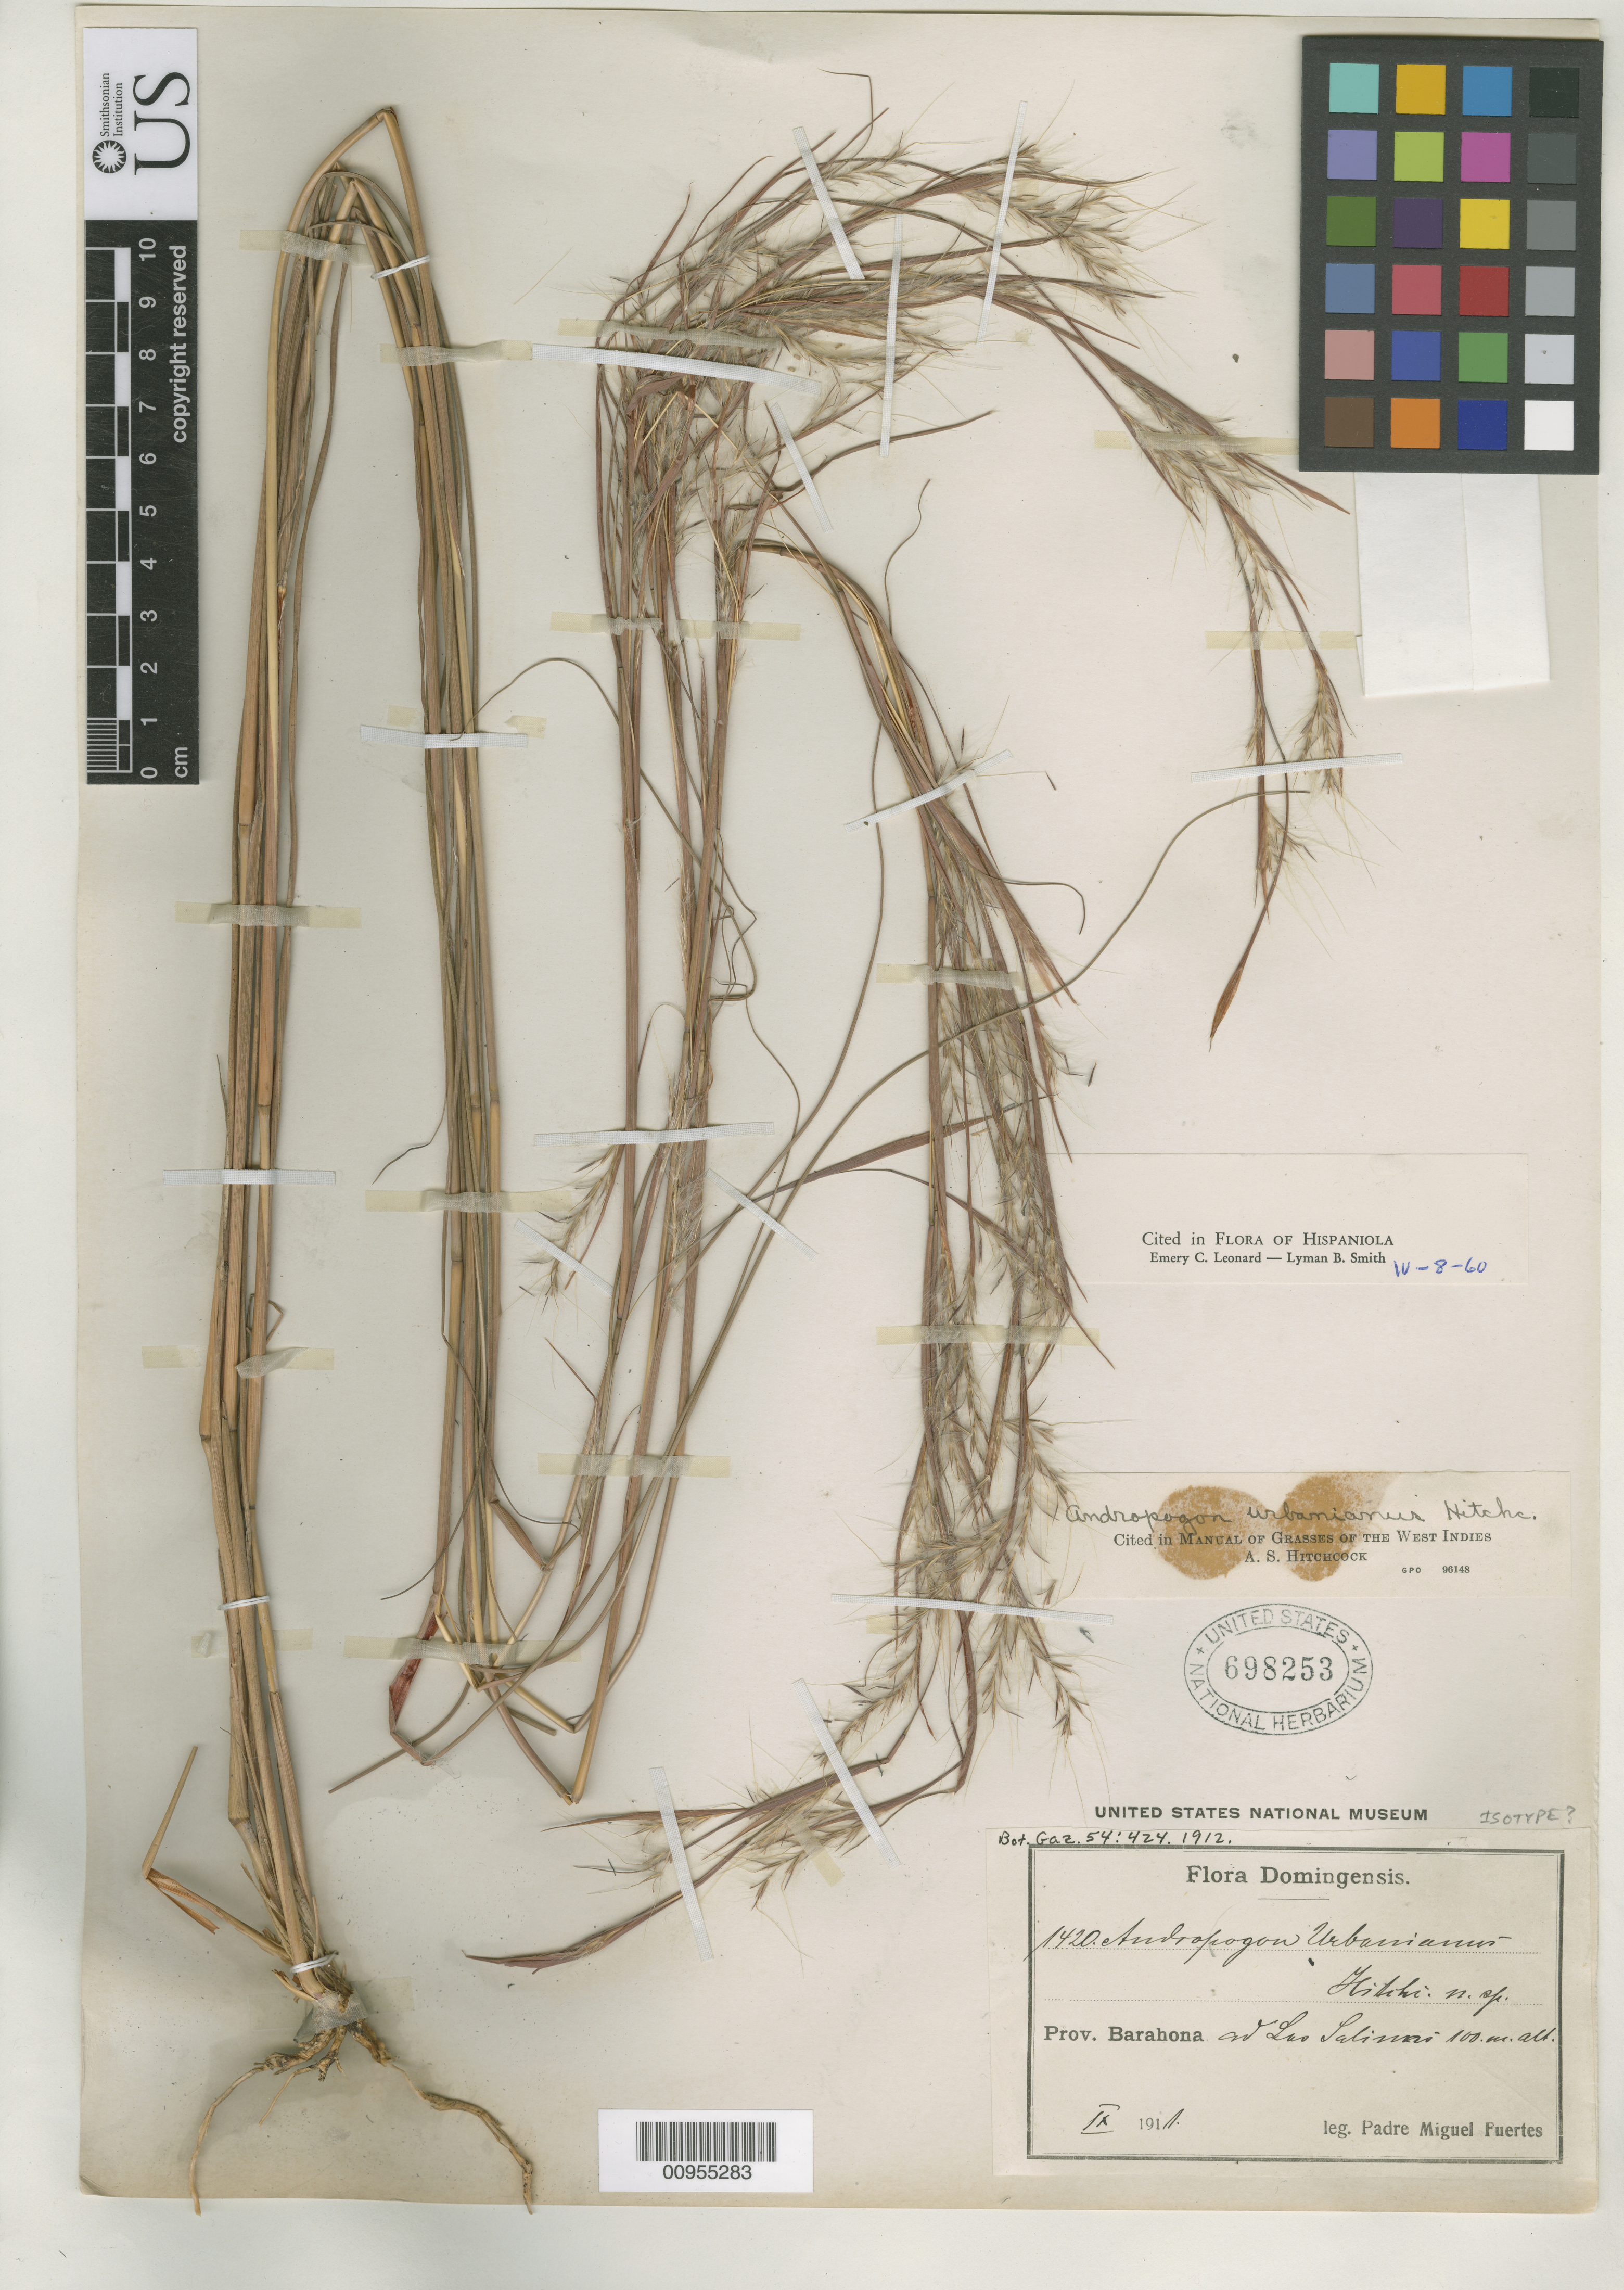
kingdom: Plantae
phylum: Tracheophyta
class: Liliopsida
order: Poales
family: Poaceae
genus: Andropogon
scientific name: Andropogon urbanianus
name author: Hitchc.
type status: Isotype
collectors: M. D. Fuertes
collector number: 1420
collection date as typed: Sep 1911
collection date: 1911-09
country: Dominican Republic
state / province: Barahona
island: Hispaniola Island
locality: Prov. Barahona ad Las Salinas.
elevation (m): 100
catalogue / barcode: US 698253